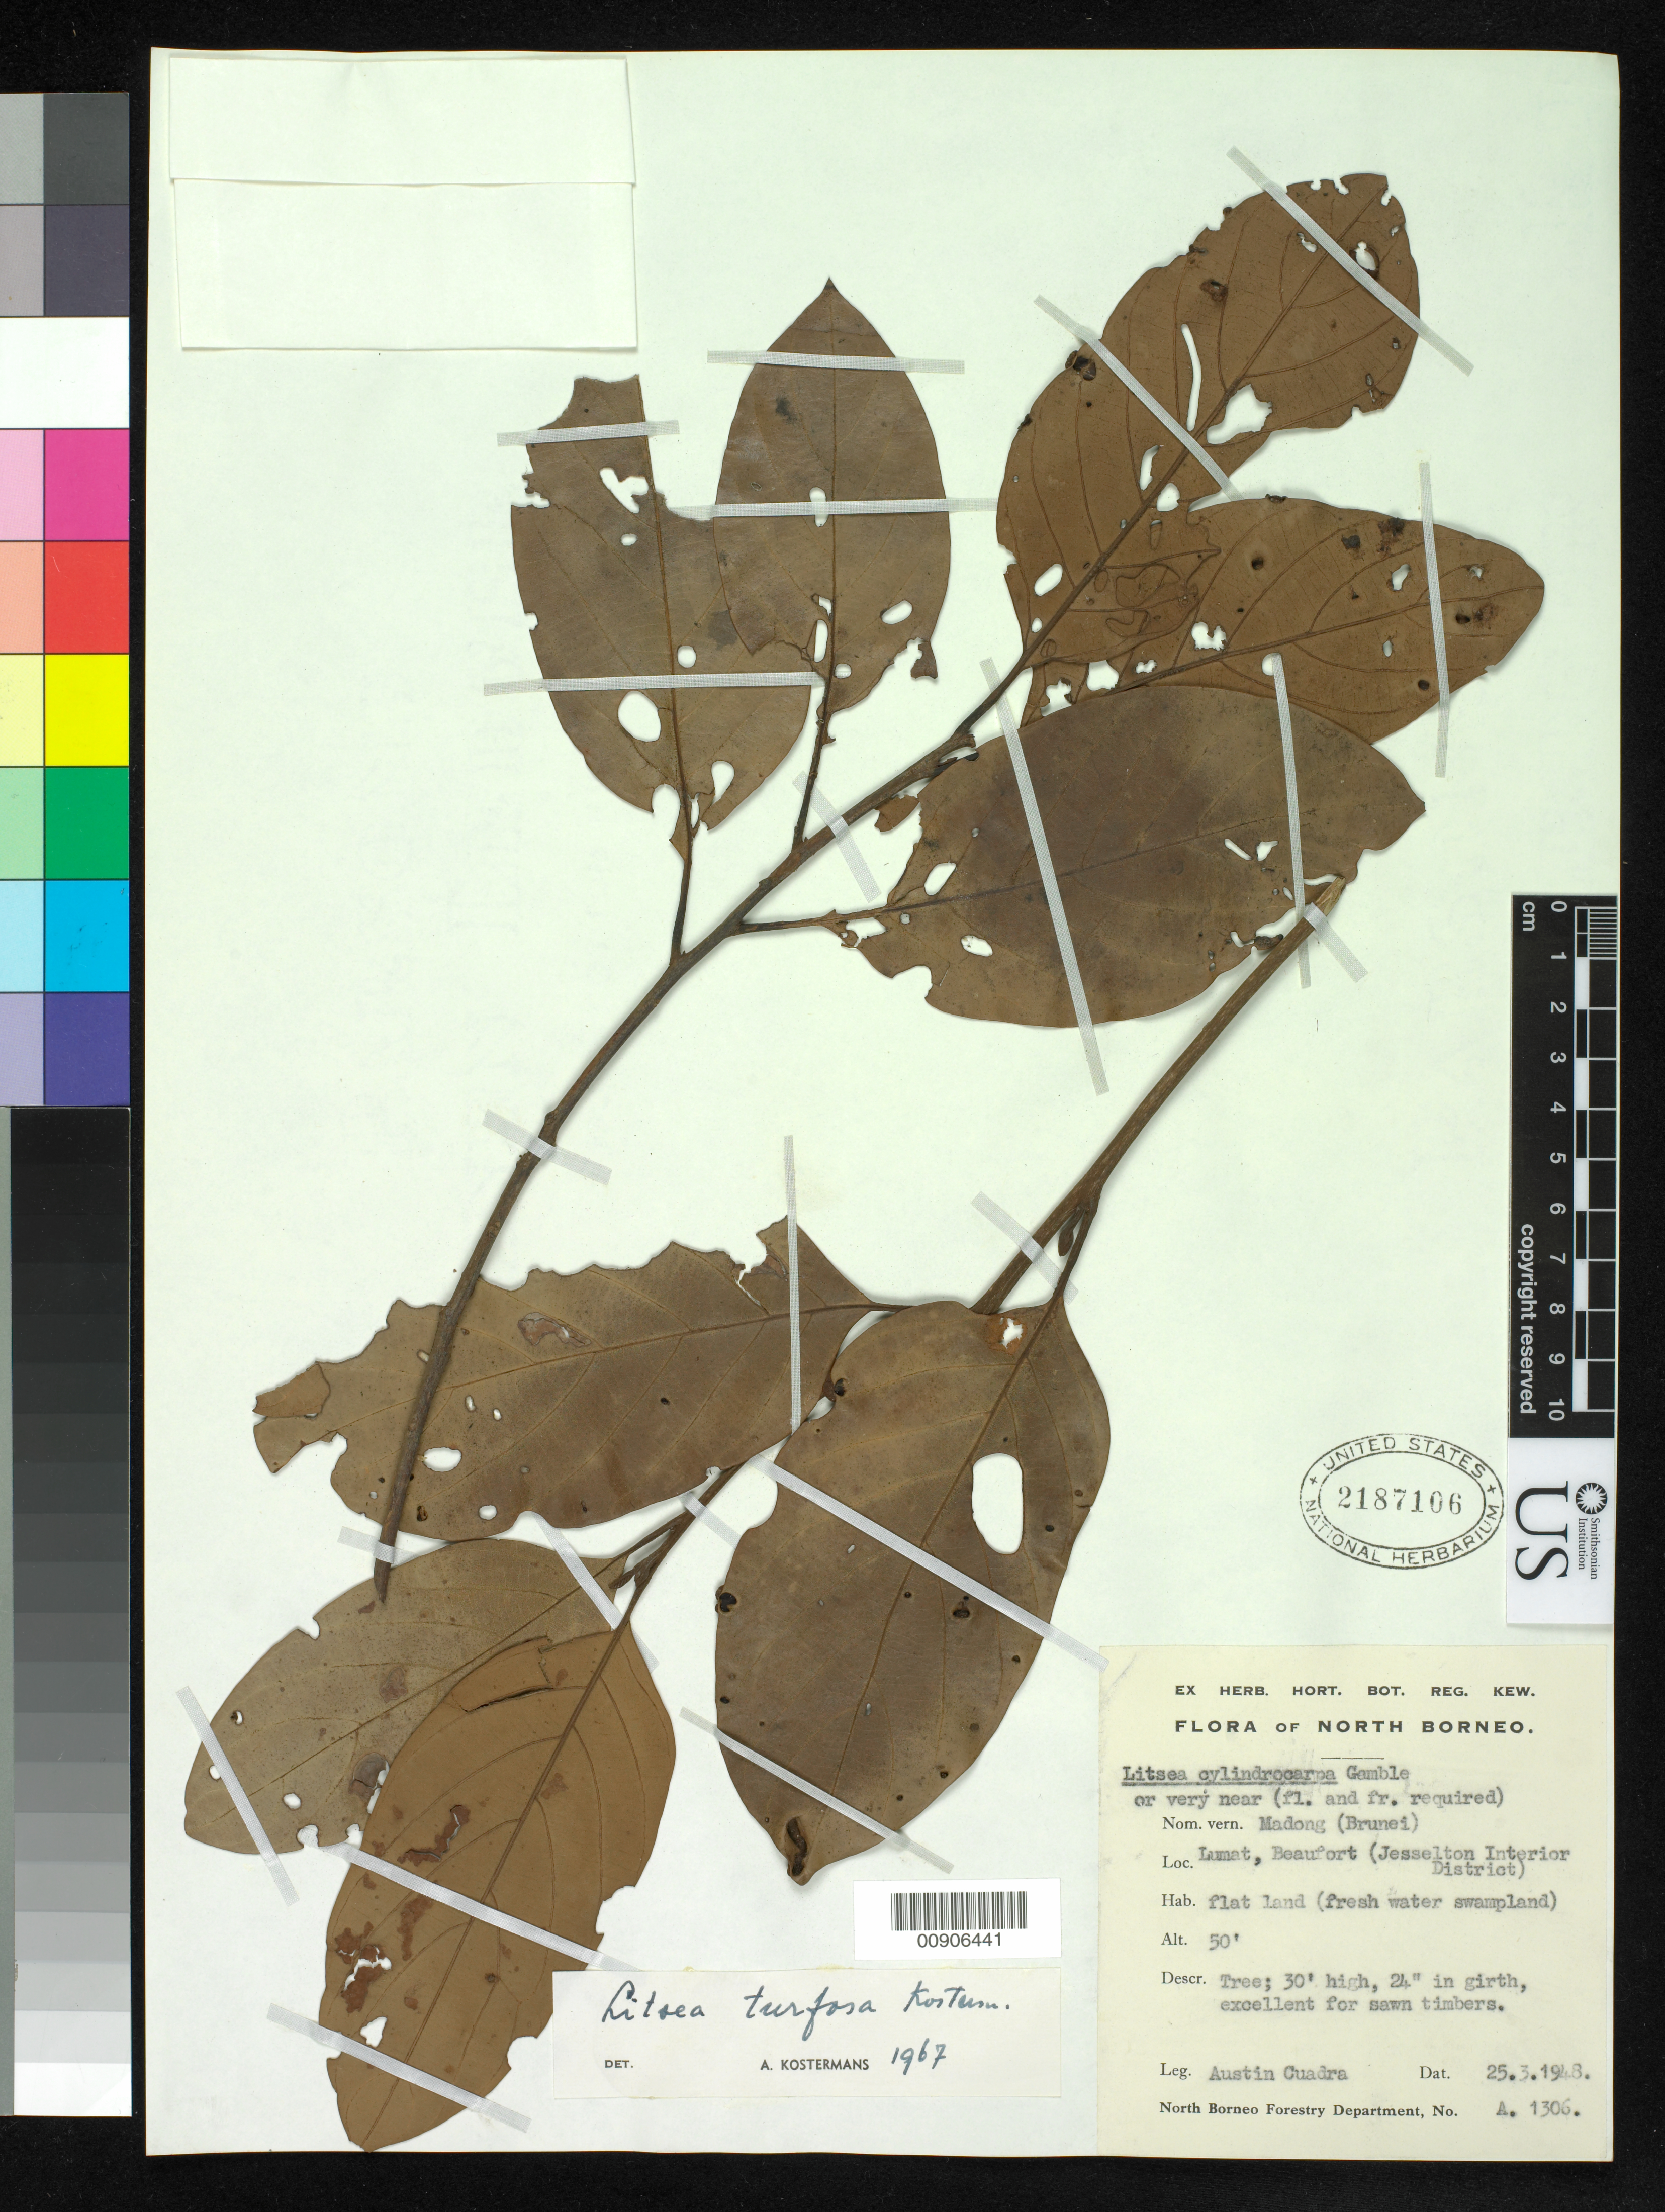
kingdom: Plantae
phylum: Tracheophyta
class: Magnoliopsida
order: Laurales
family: Lauraceae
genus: Litsea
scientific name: Litsea turfosa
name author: Gamble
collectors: A. Cuadra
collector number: A 1306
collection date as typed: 25 Mar 1948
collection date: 1948-03-25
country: Indonesia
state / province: Kalimantan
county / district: Kalimantan Barat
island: Borneo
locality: Lumat, Beaufort(Jesselton Interior District)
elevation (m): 15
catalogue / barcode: US 2187106